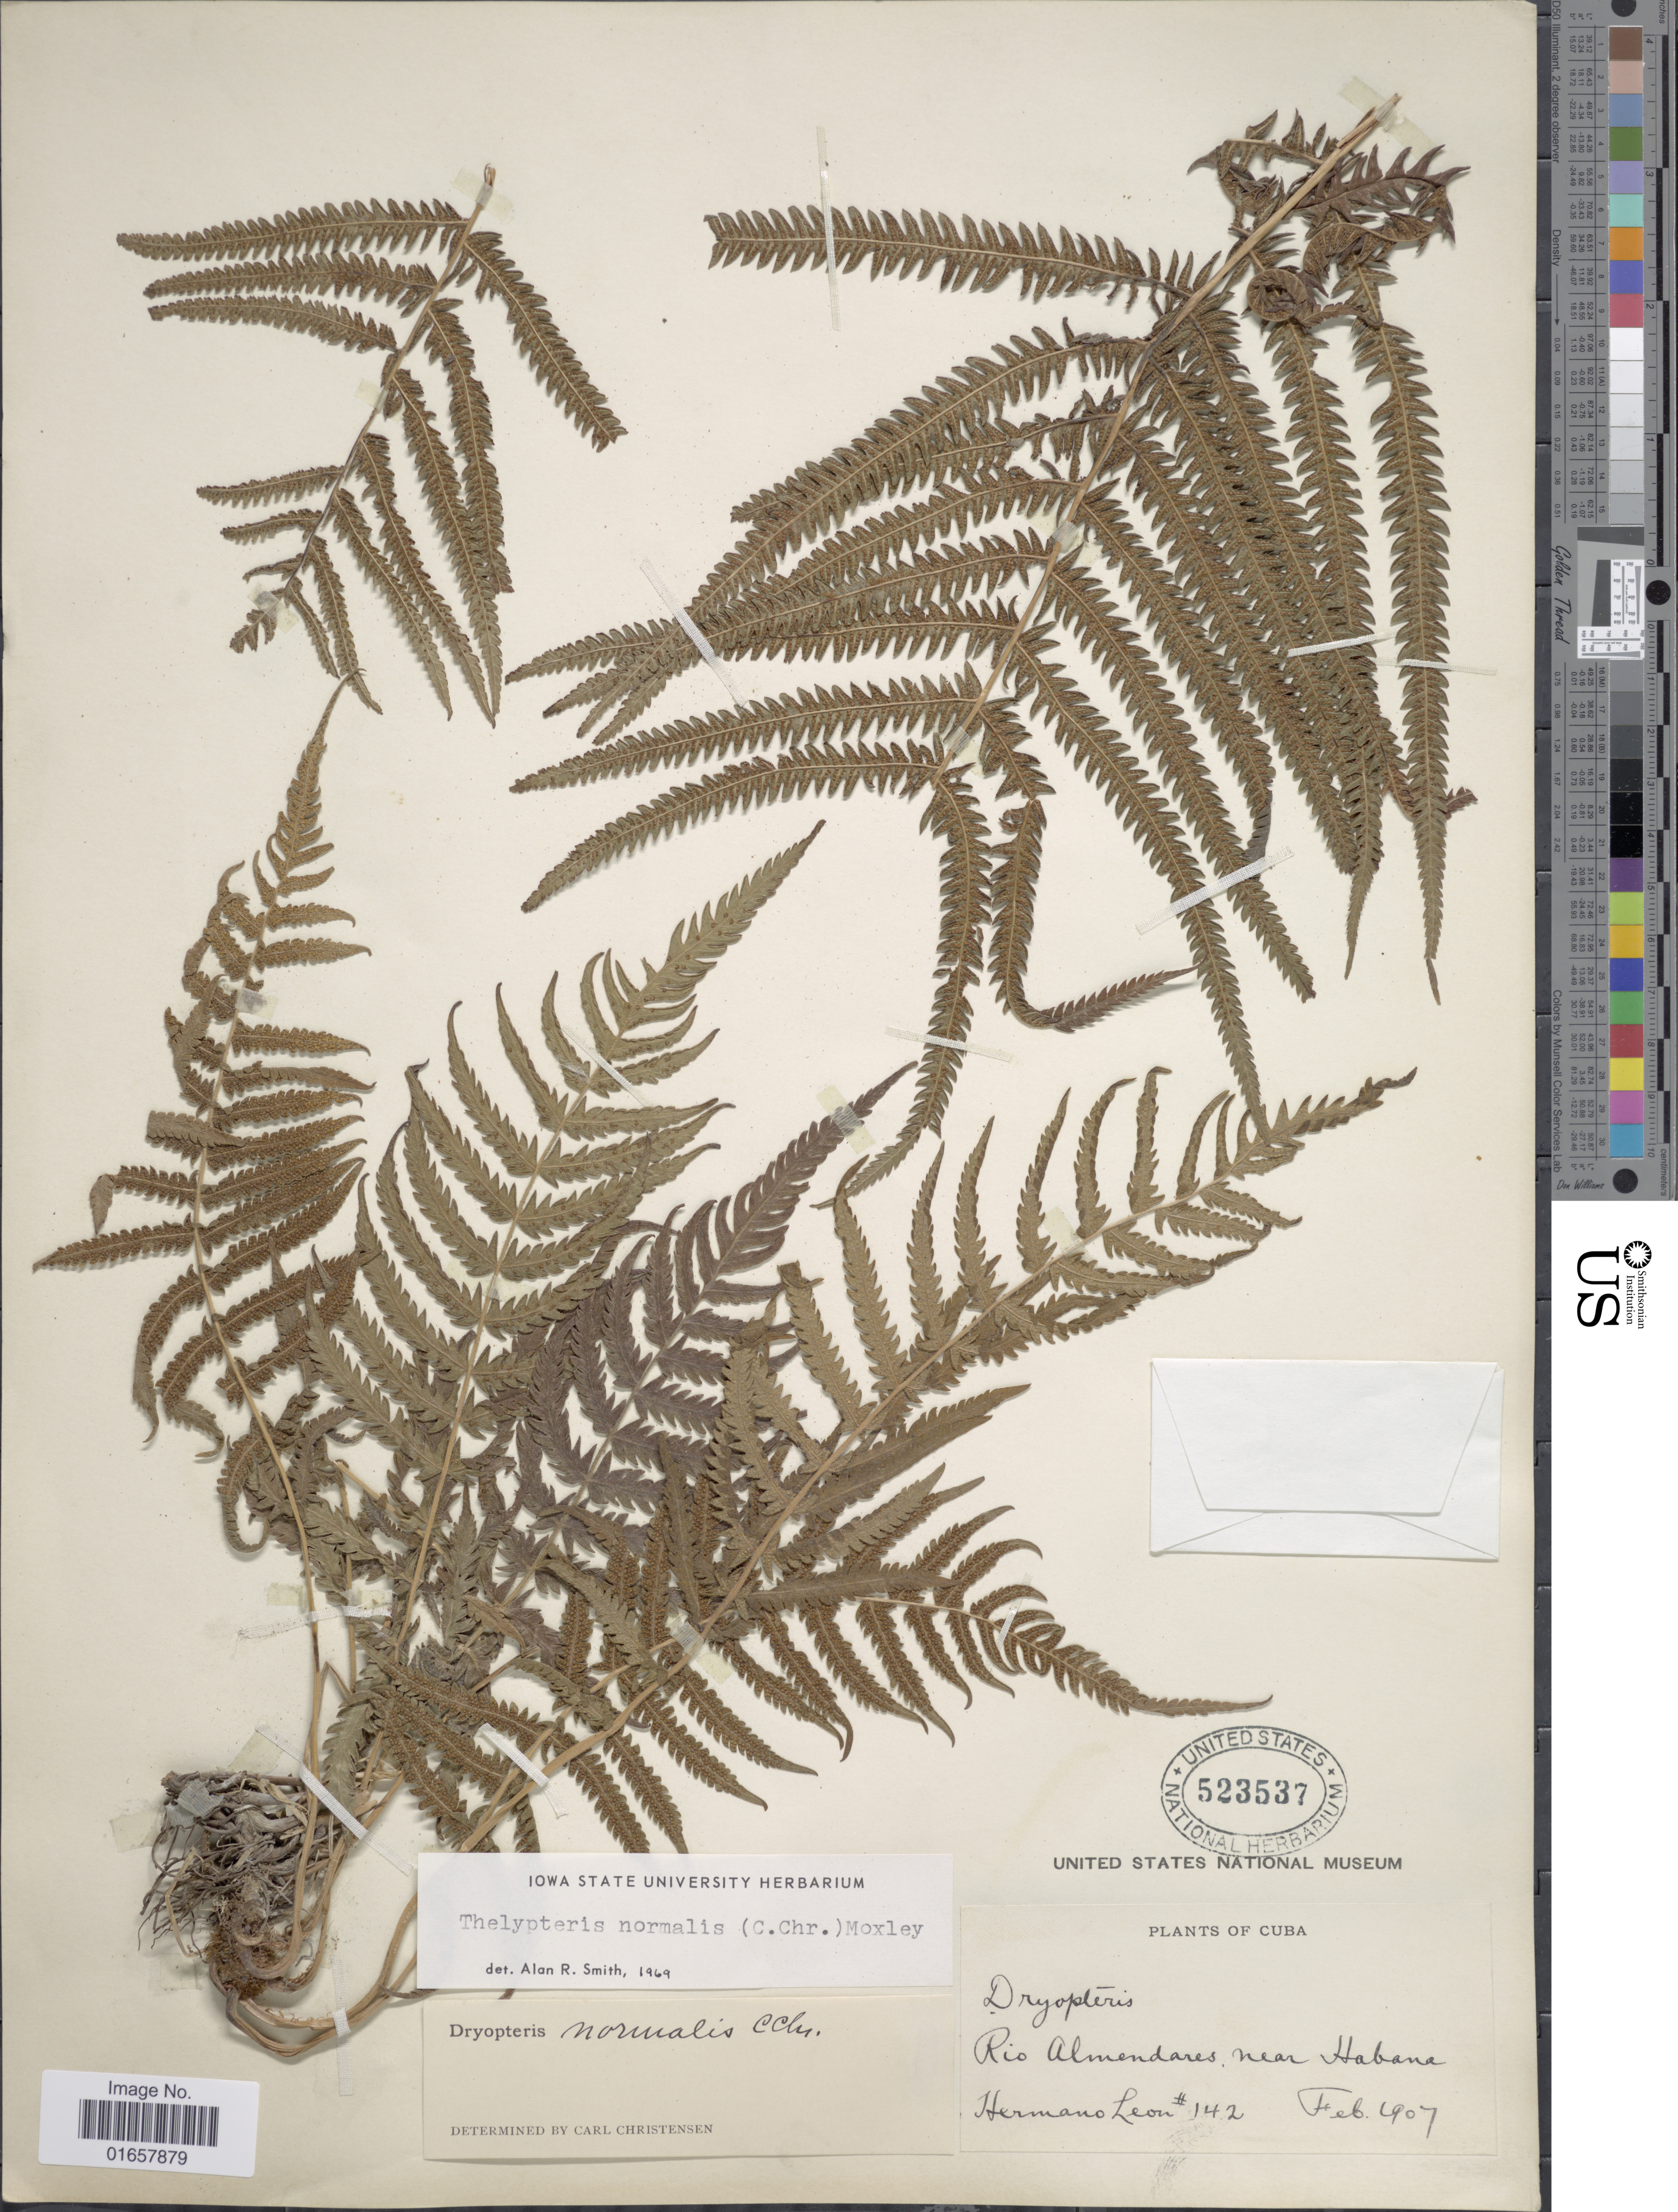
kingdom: Plantae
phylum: Tracheophyta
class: Polypodiopsida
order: Polypodiales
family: Thelypteridaceae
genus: Christella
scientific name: Christella kunthii comb. ined.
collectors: Bro. León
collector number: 142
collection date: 1907-02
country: Cuba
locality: Cuba, Rio Almendares, near Habana.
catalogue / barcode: US 523537